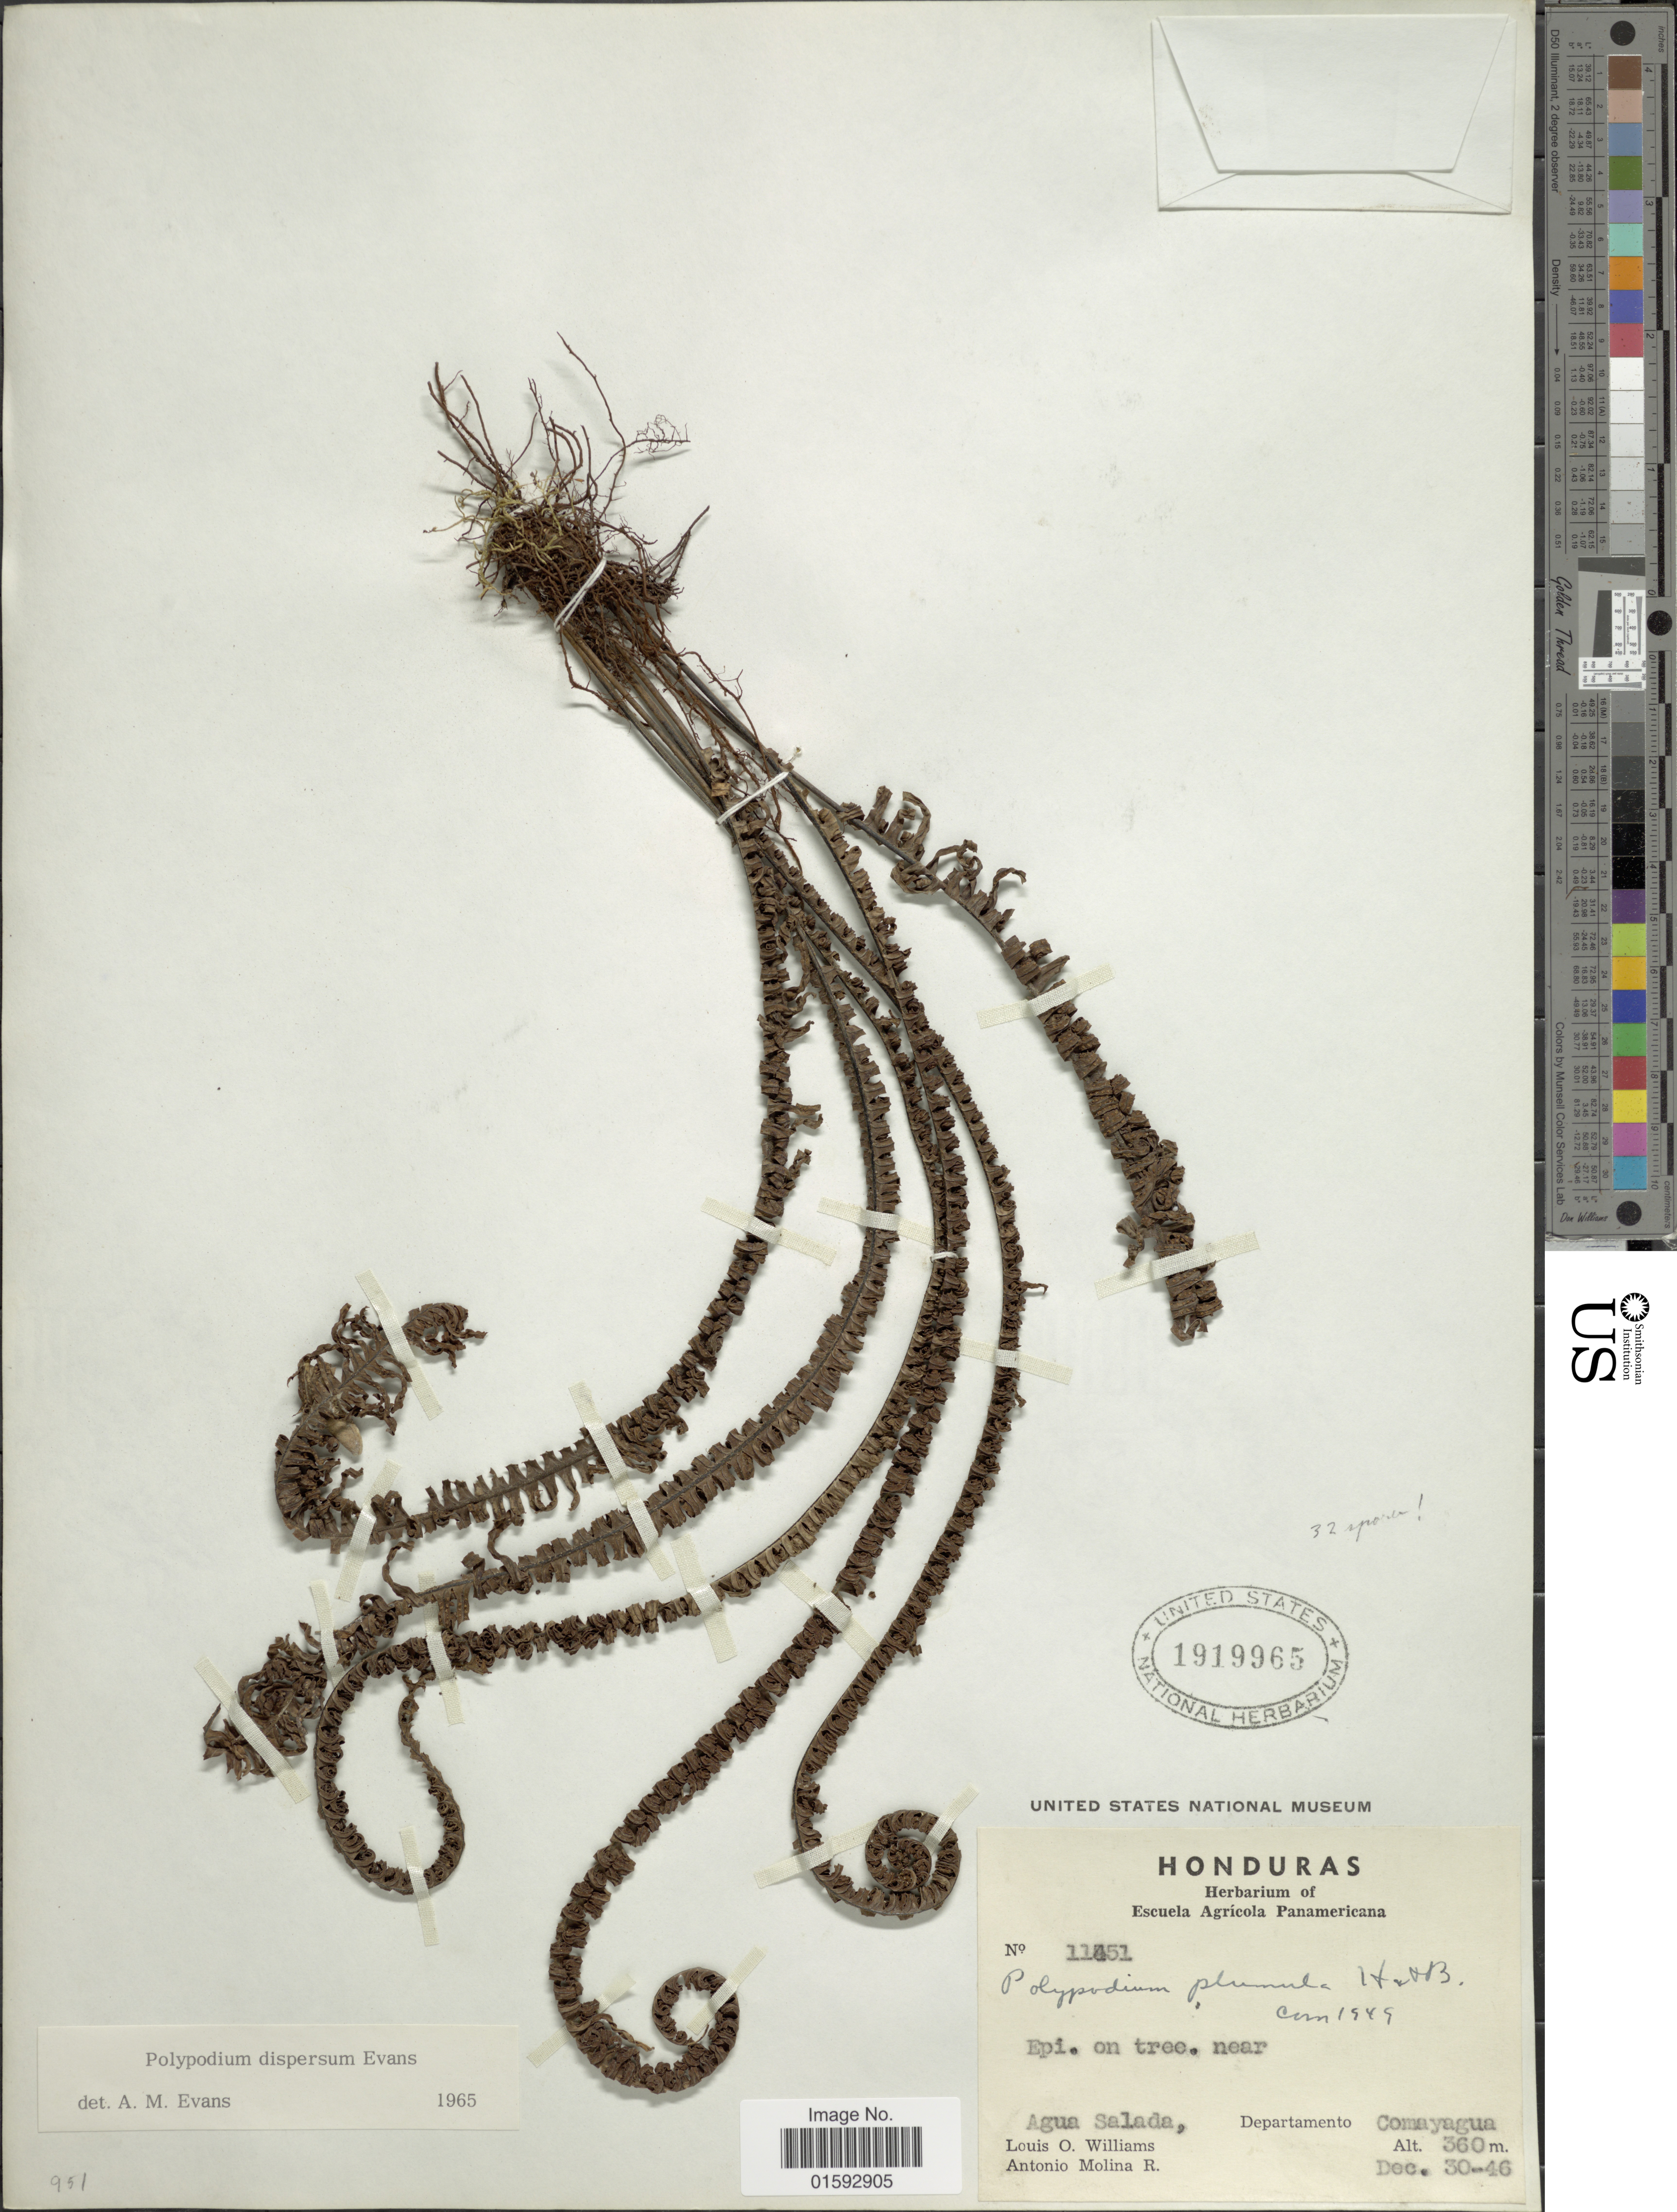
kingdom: Plantae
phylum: Tracheophyta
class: Polypodiopsida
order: Polypodiales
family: Polypodiaceae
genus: Pecluma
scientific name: Pecluma dispersa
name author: (A.M. Evans) M.G. Price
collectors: L. O. Williams & A. Molina R.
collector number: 11451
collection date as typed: Transcribed d/m/y: 30/12/46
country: Honduras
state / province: Comayagua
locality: Agua Salada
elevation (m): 360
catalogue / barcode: US 1919965